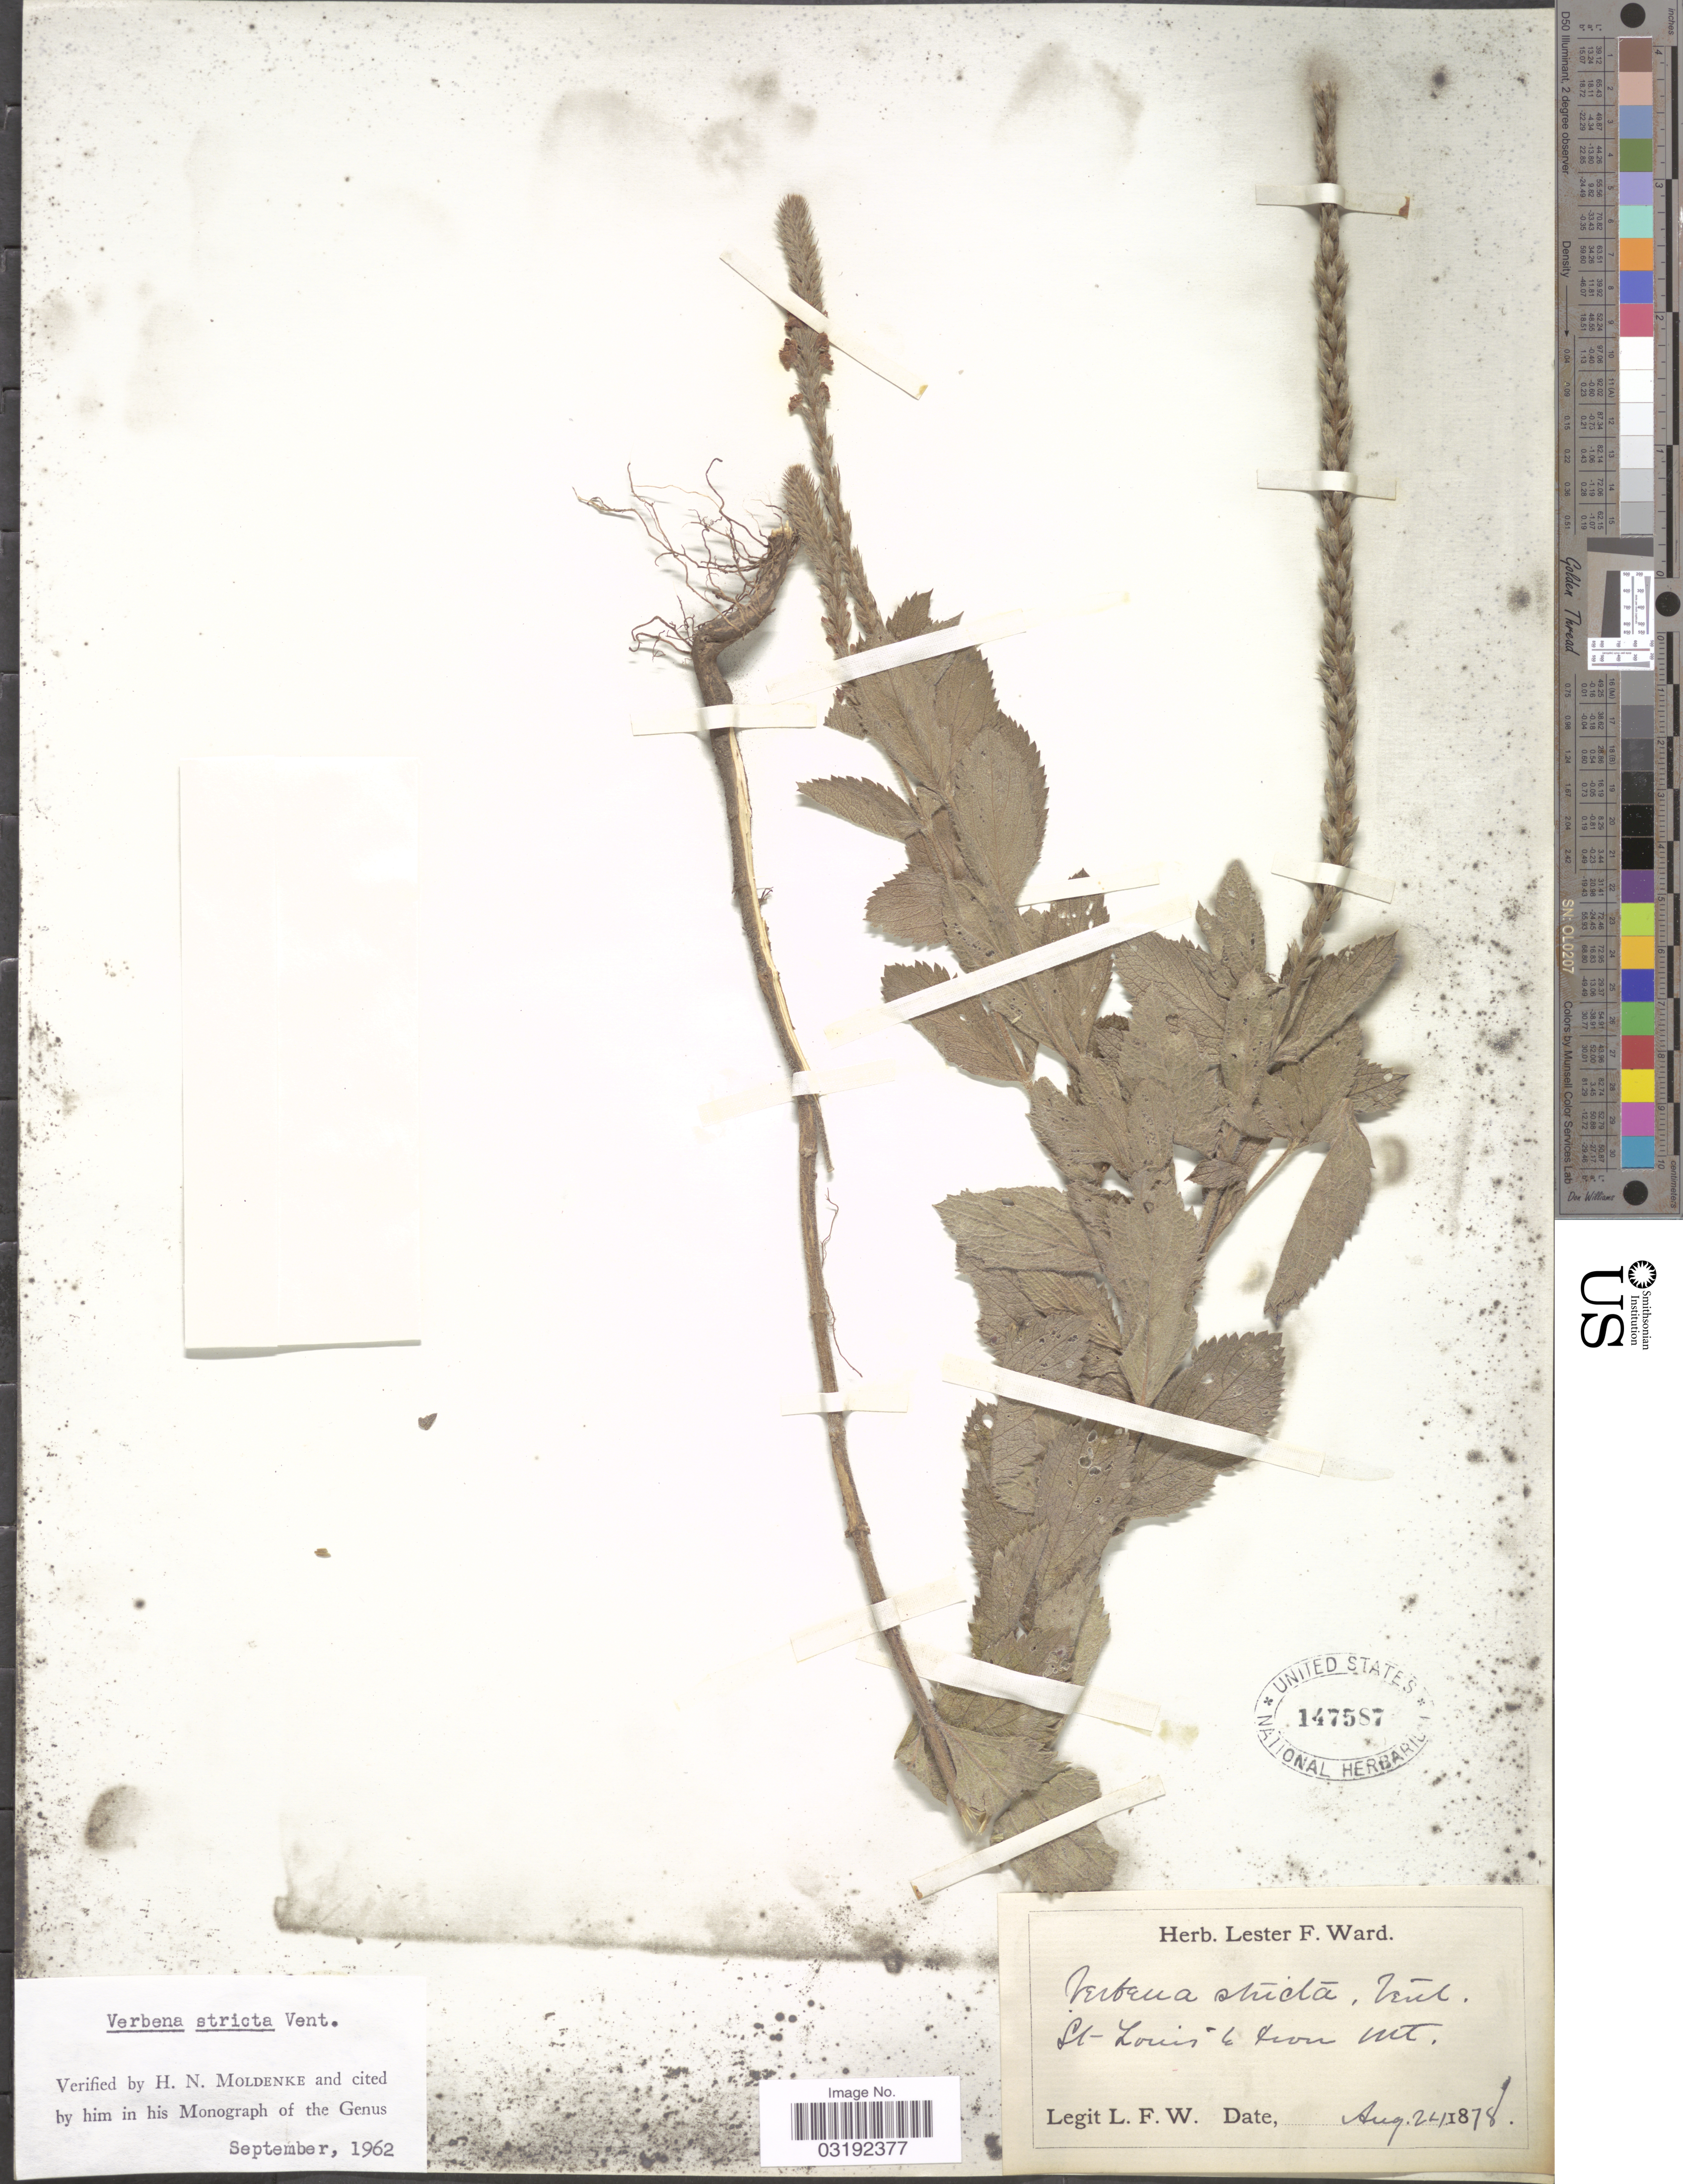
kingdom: Plantae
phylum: Tracheophyta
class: Magnoliopsida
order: Lamiales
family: Verbenaceae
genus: Verbena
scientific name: Verbena stricta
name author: Vent.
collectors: L. F. Ward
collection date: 1878-08-24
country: United States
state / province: Missouri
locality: St Louis to Iron Mt.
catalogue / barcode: US 147587